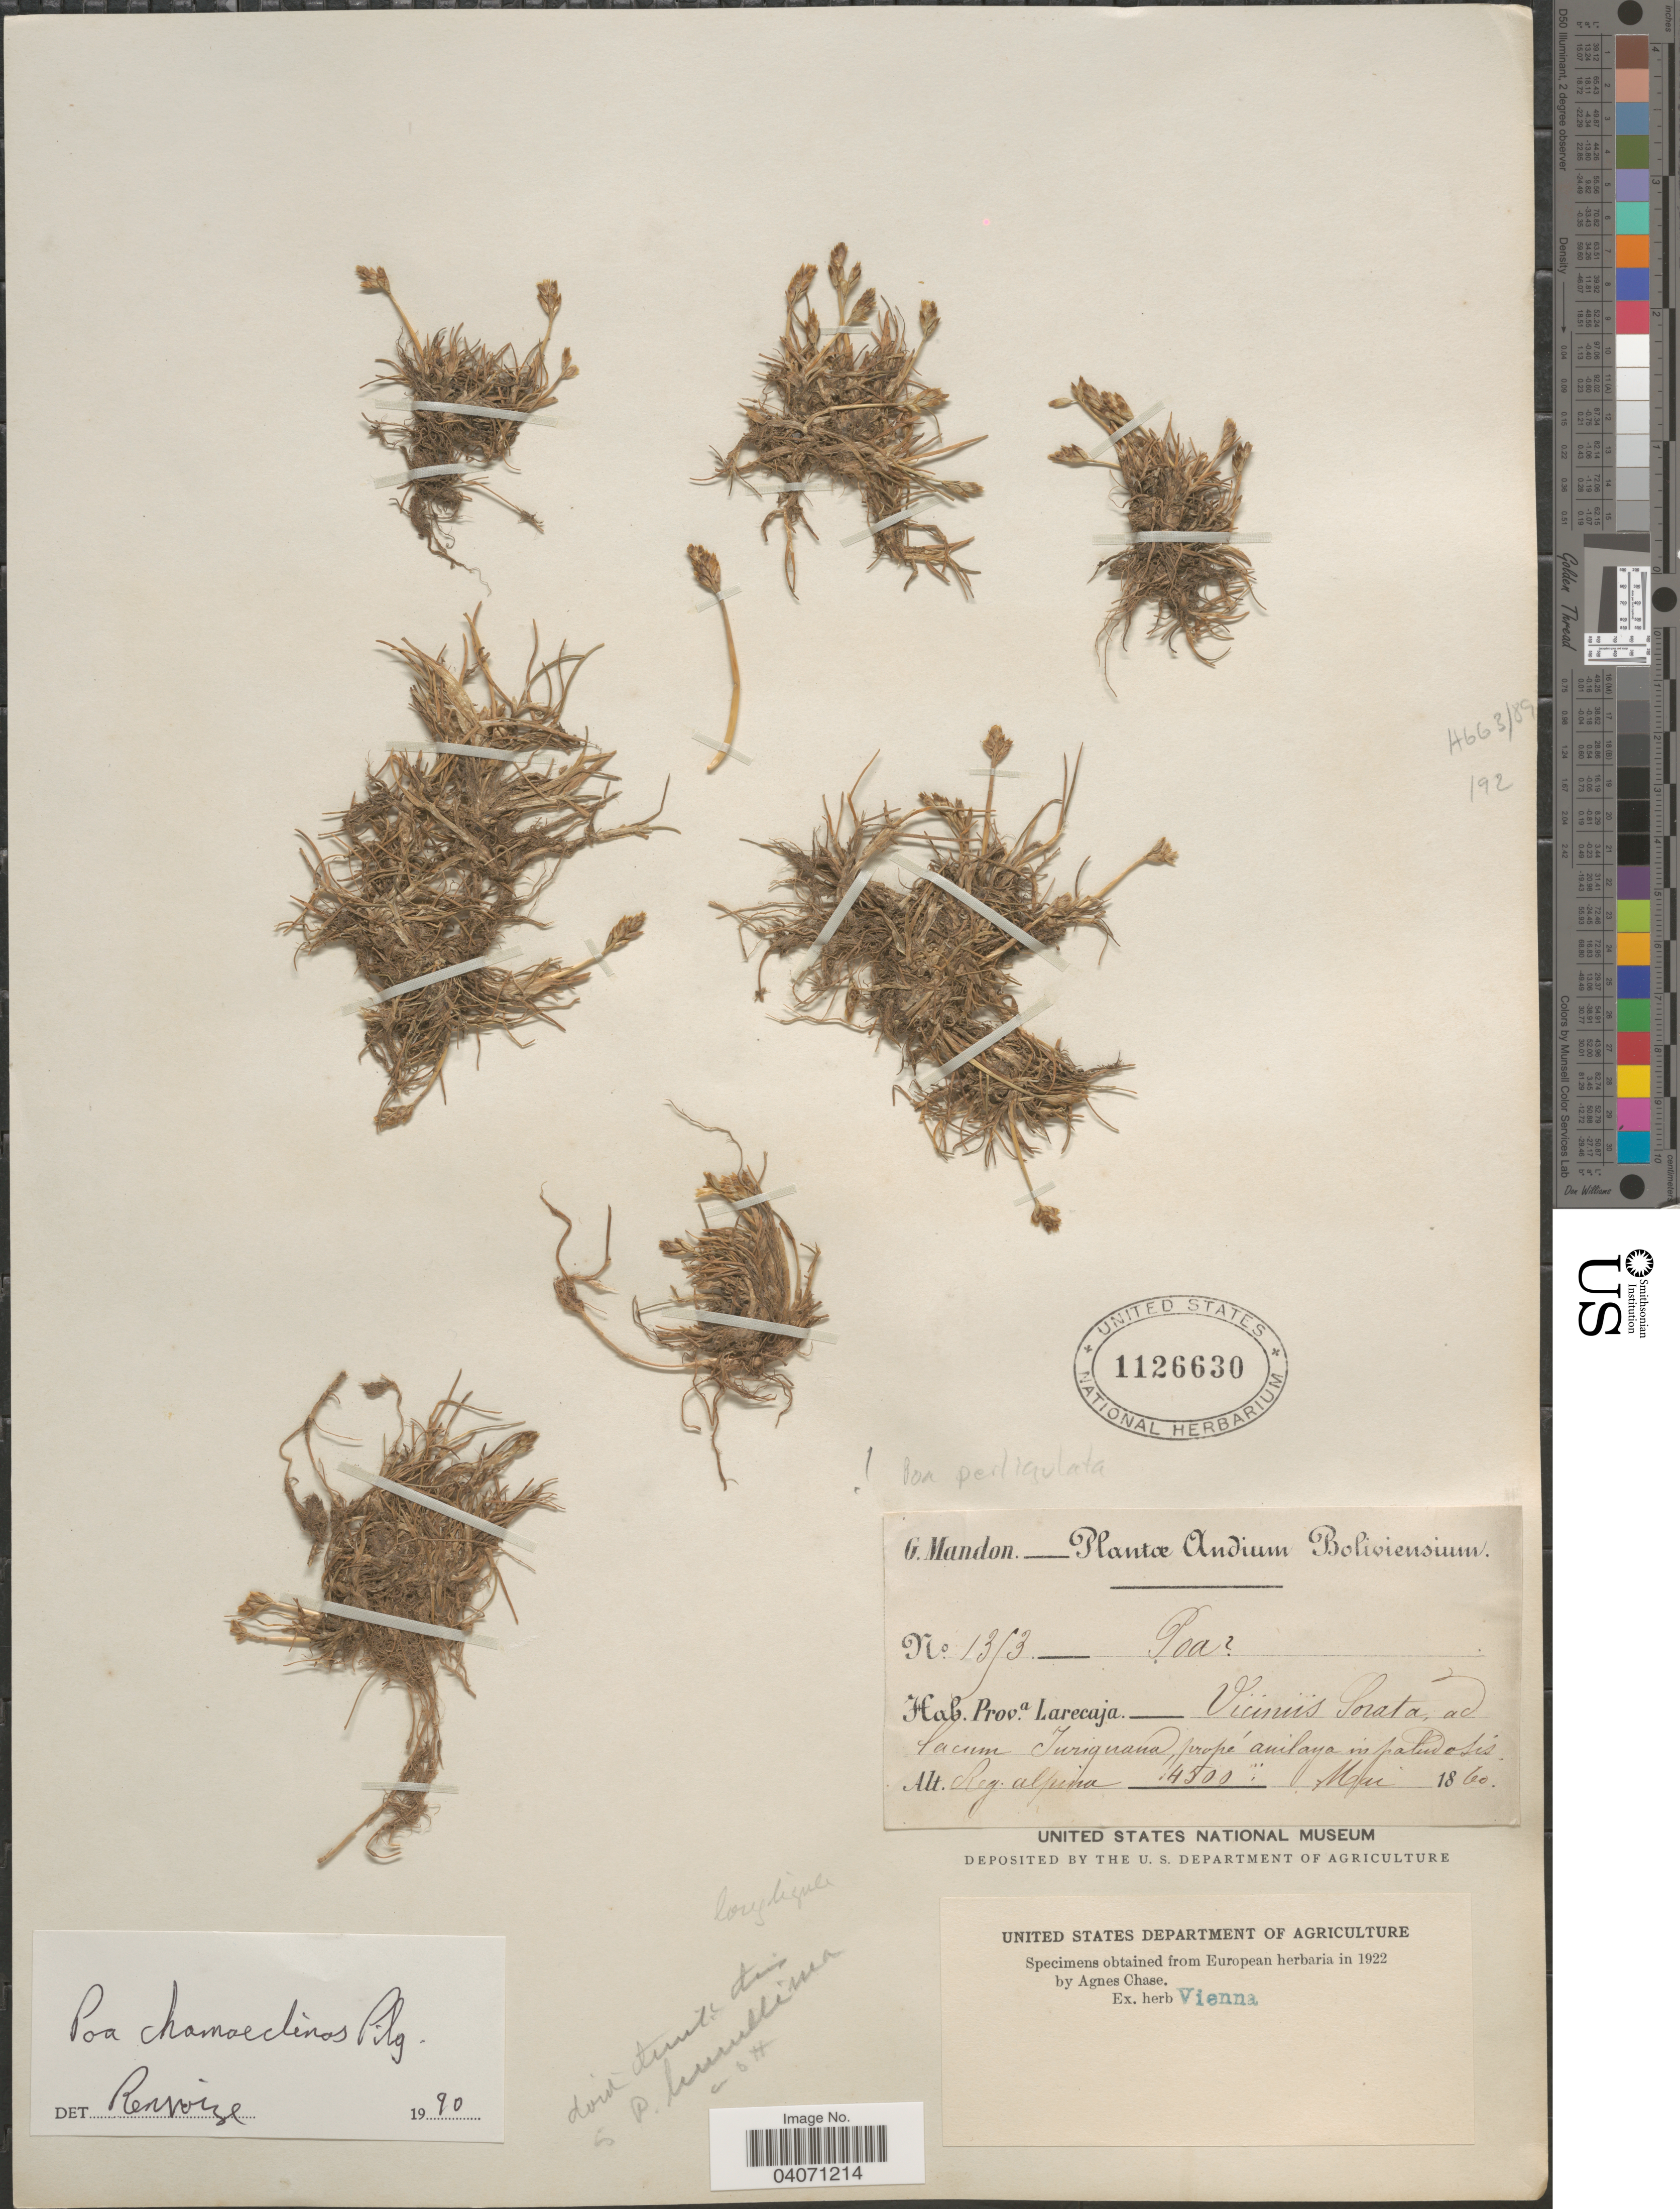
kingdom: Plantae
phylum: Tracheophyta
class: Liliopsida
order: Poales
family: Poaceae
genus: Poa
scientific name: Poa perligulata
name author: Pilg.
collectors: G. Mandon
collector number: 1353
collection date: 1860-05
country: Bolivia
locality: Andium Boliviensium. Prova. Larecaja. Viciniis Sorata, ad lacum Turiguana propé anilaya in paludosis. Reg. alpina.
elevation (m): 1372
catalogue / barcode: US 1126630